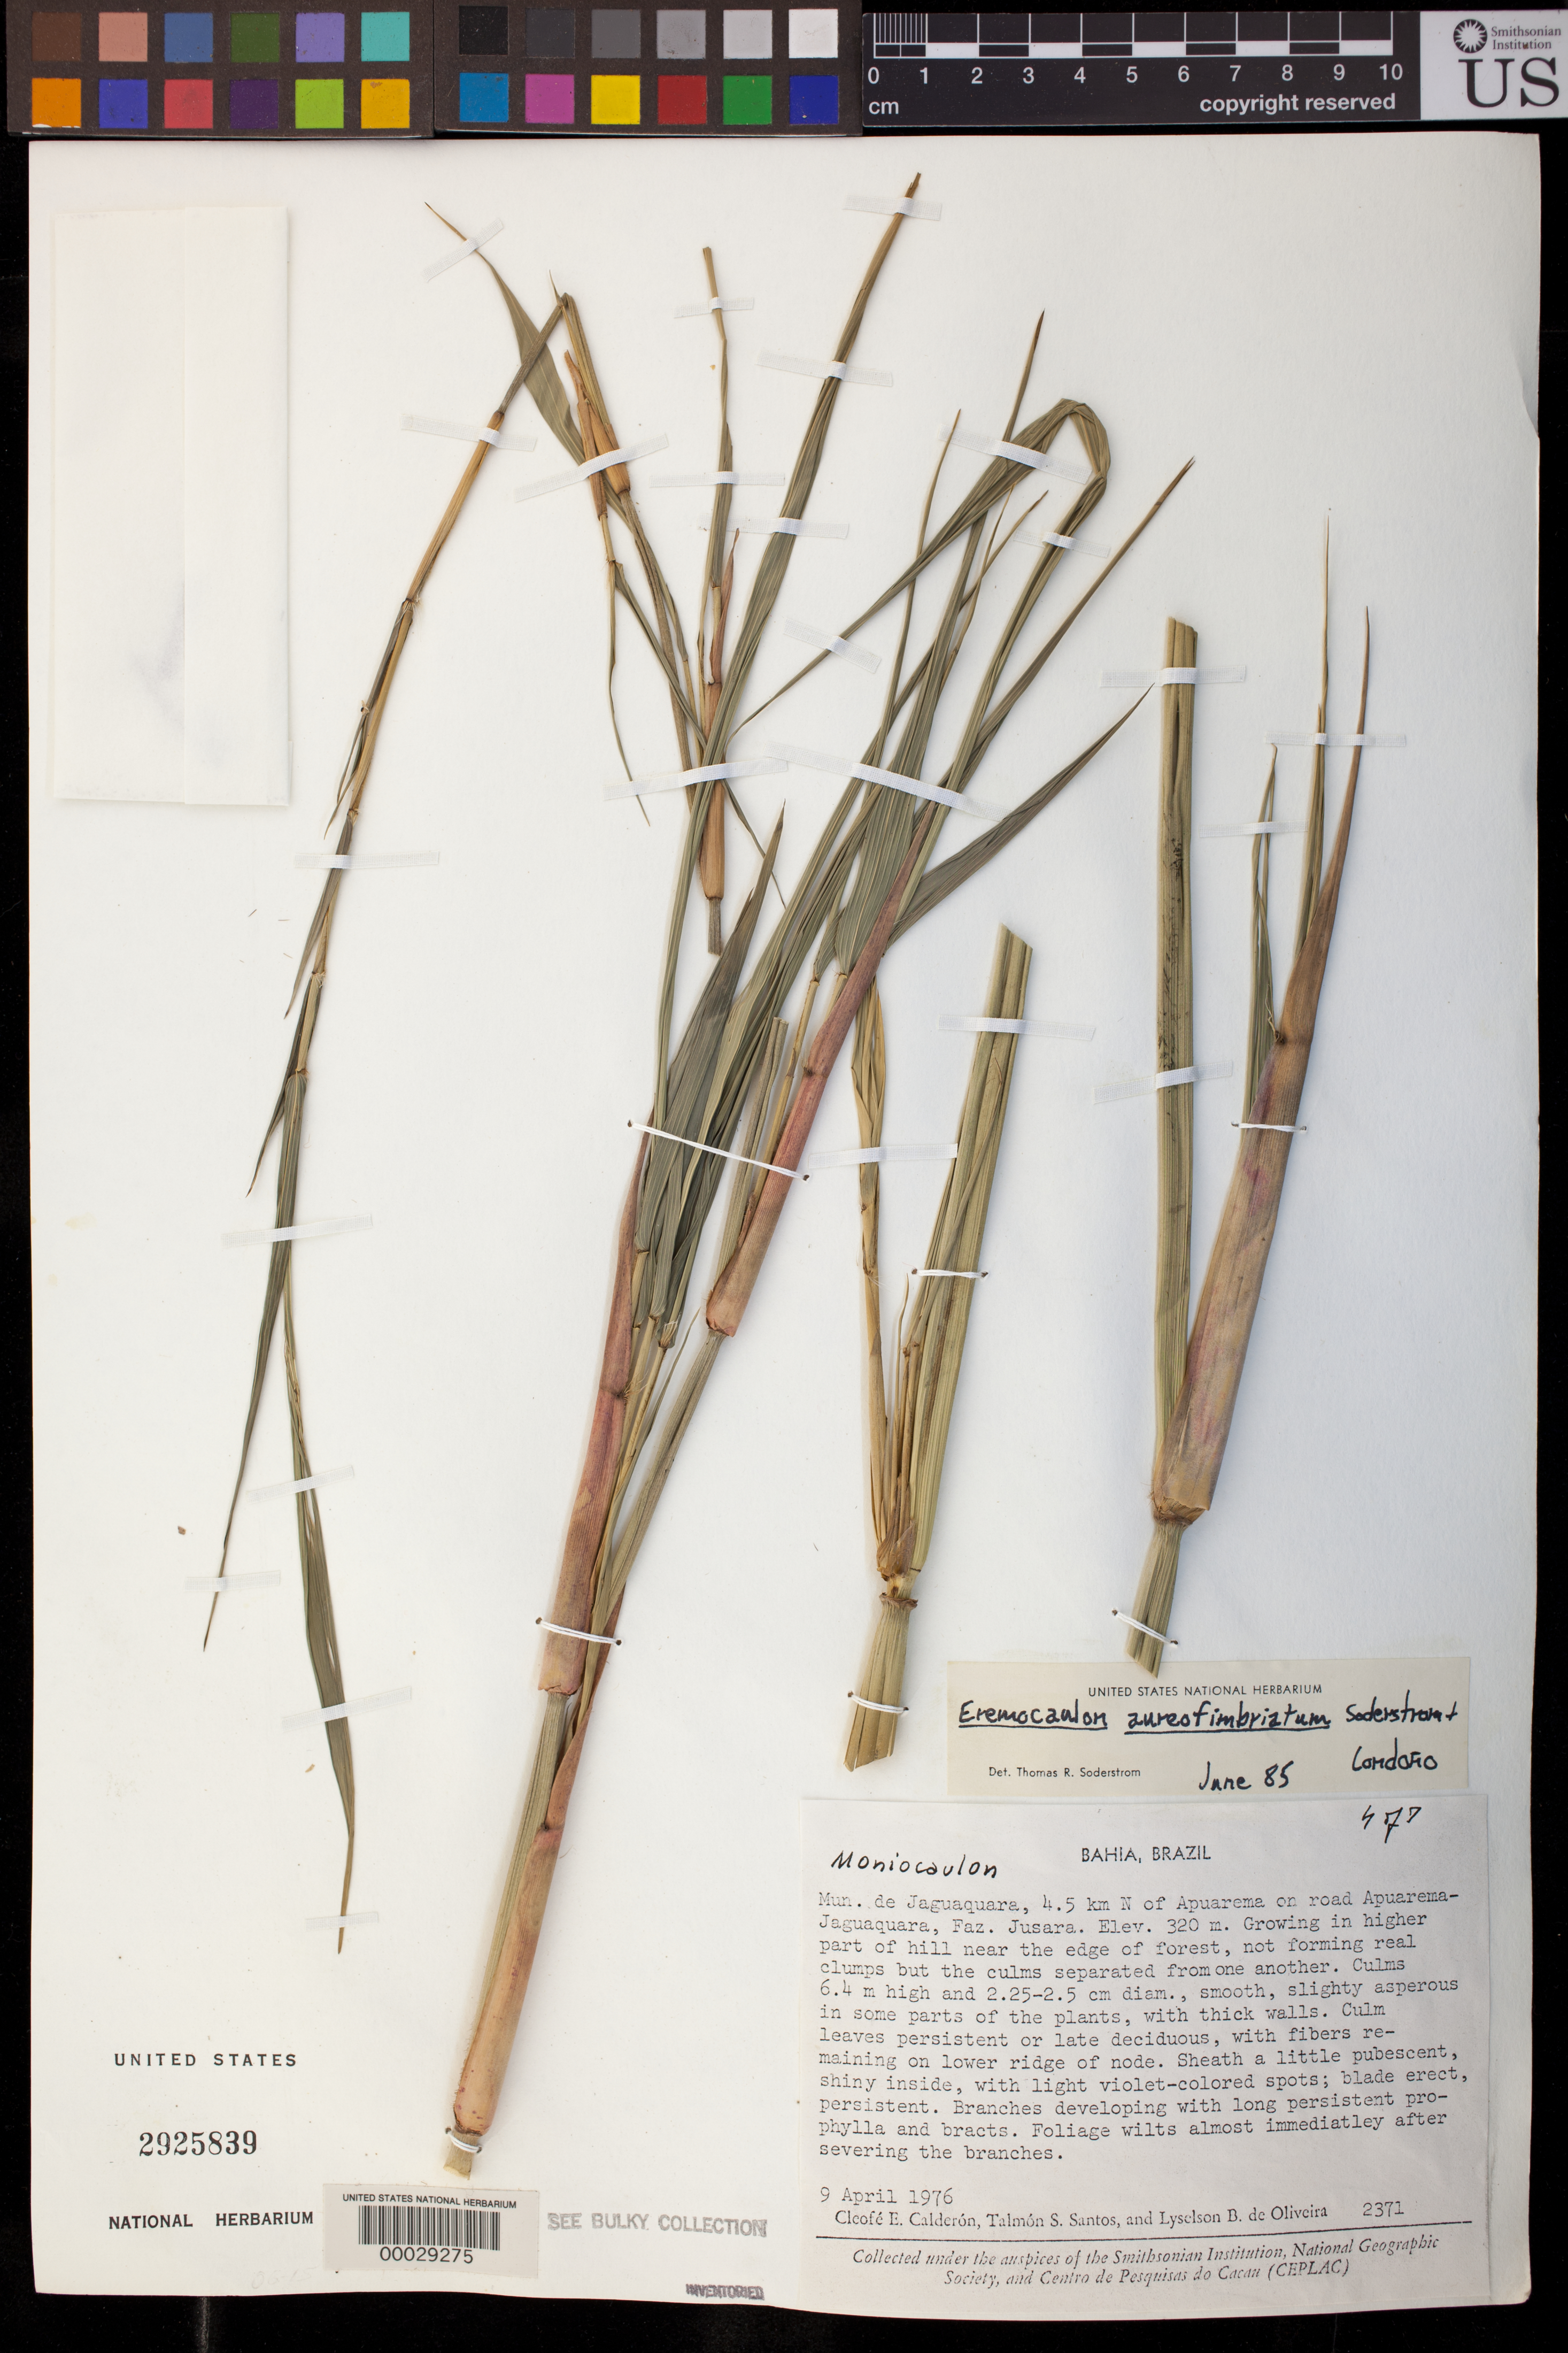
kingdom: Plantae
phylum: Tracheophyta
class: Liliopsida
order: Poales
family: Poaceae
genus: Eremocaulon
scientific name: Eremocaulon aureofimbriatum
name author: Soderstr. & Londoño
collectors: C. E. Calderón, T. S. Santos & L. de Oliveira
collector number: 2371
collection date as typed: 09 Apr 1976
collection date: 1976-04-09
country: Brazil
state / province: Bahia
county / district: Jaguaquara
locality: Apuarema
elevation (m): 320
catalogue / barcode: US 2925839